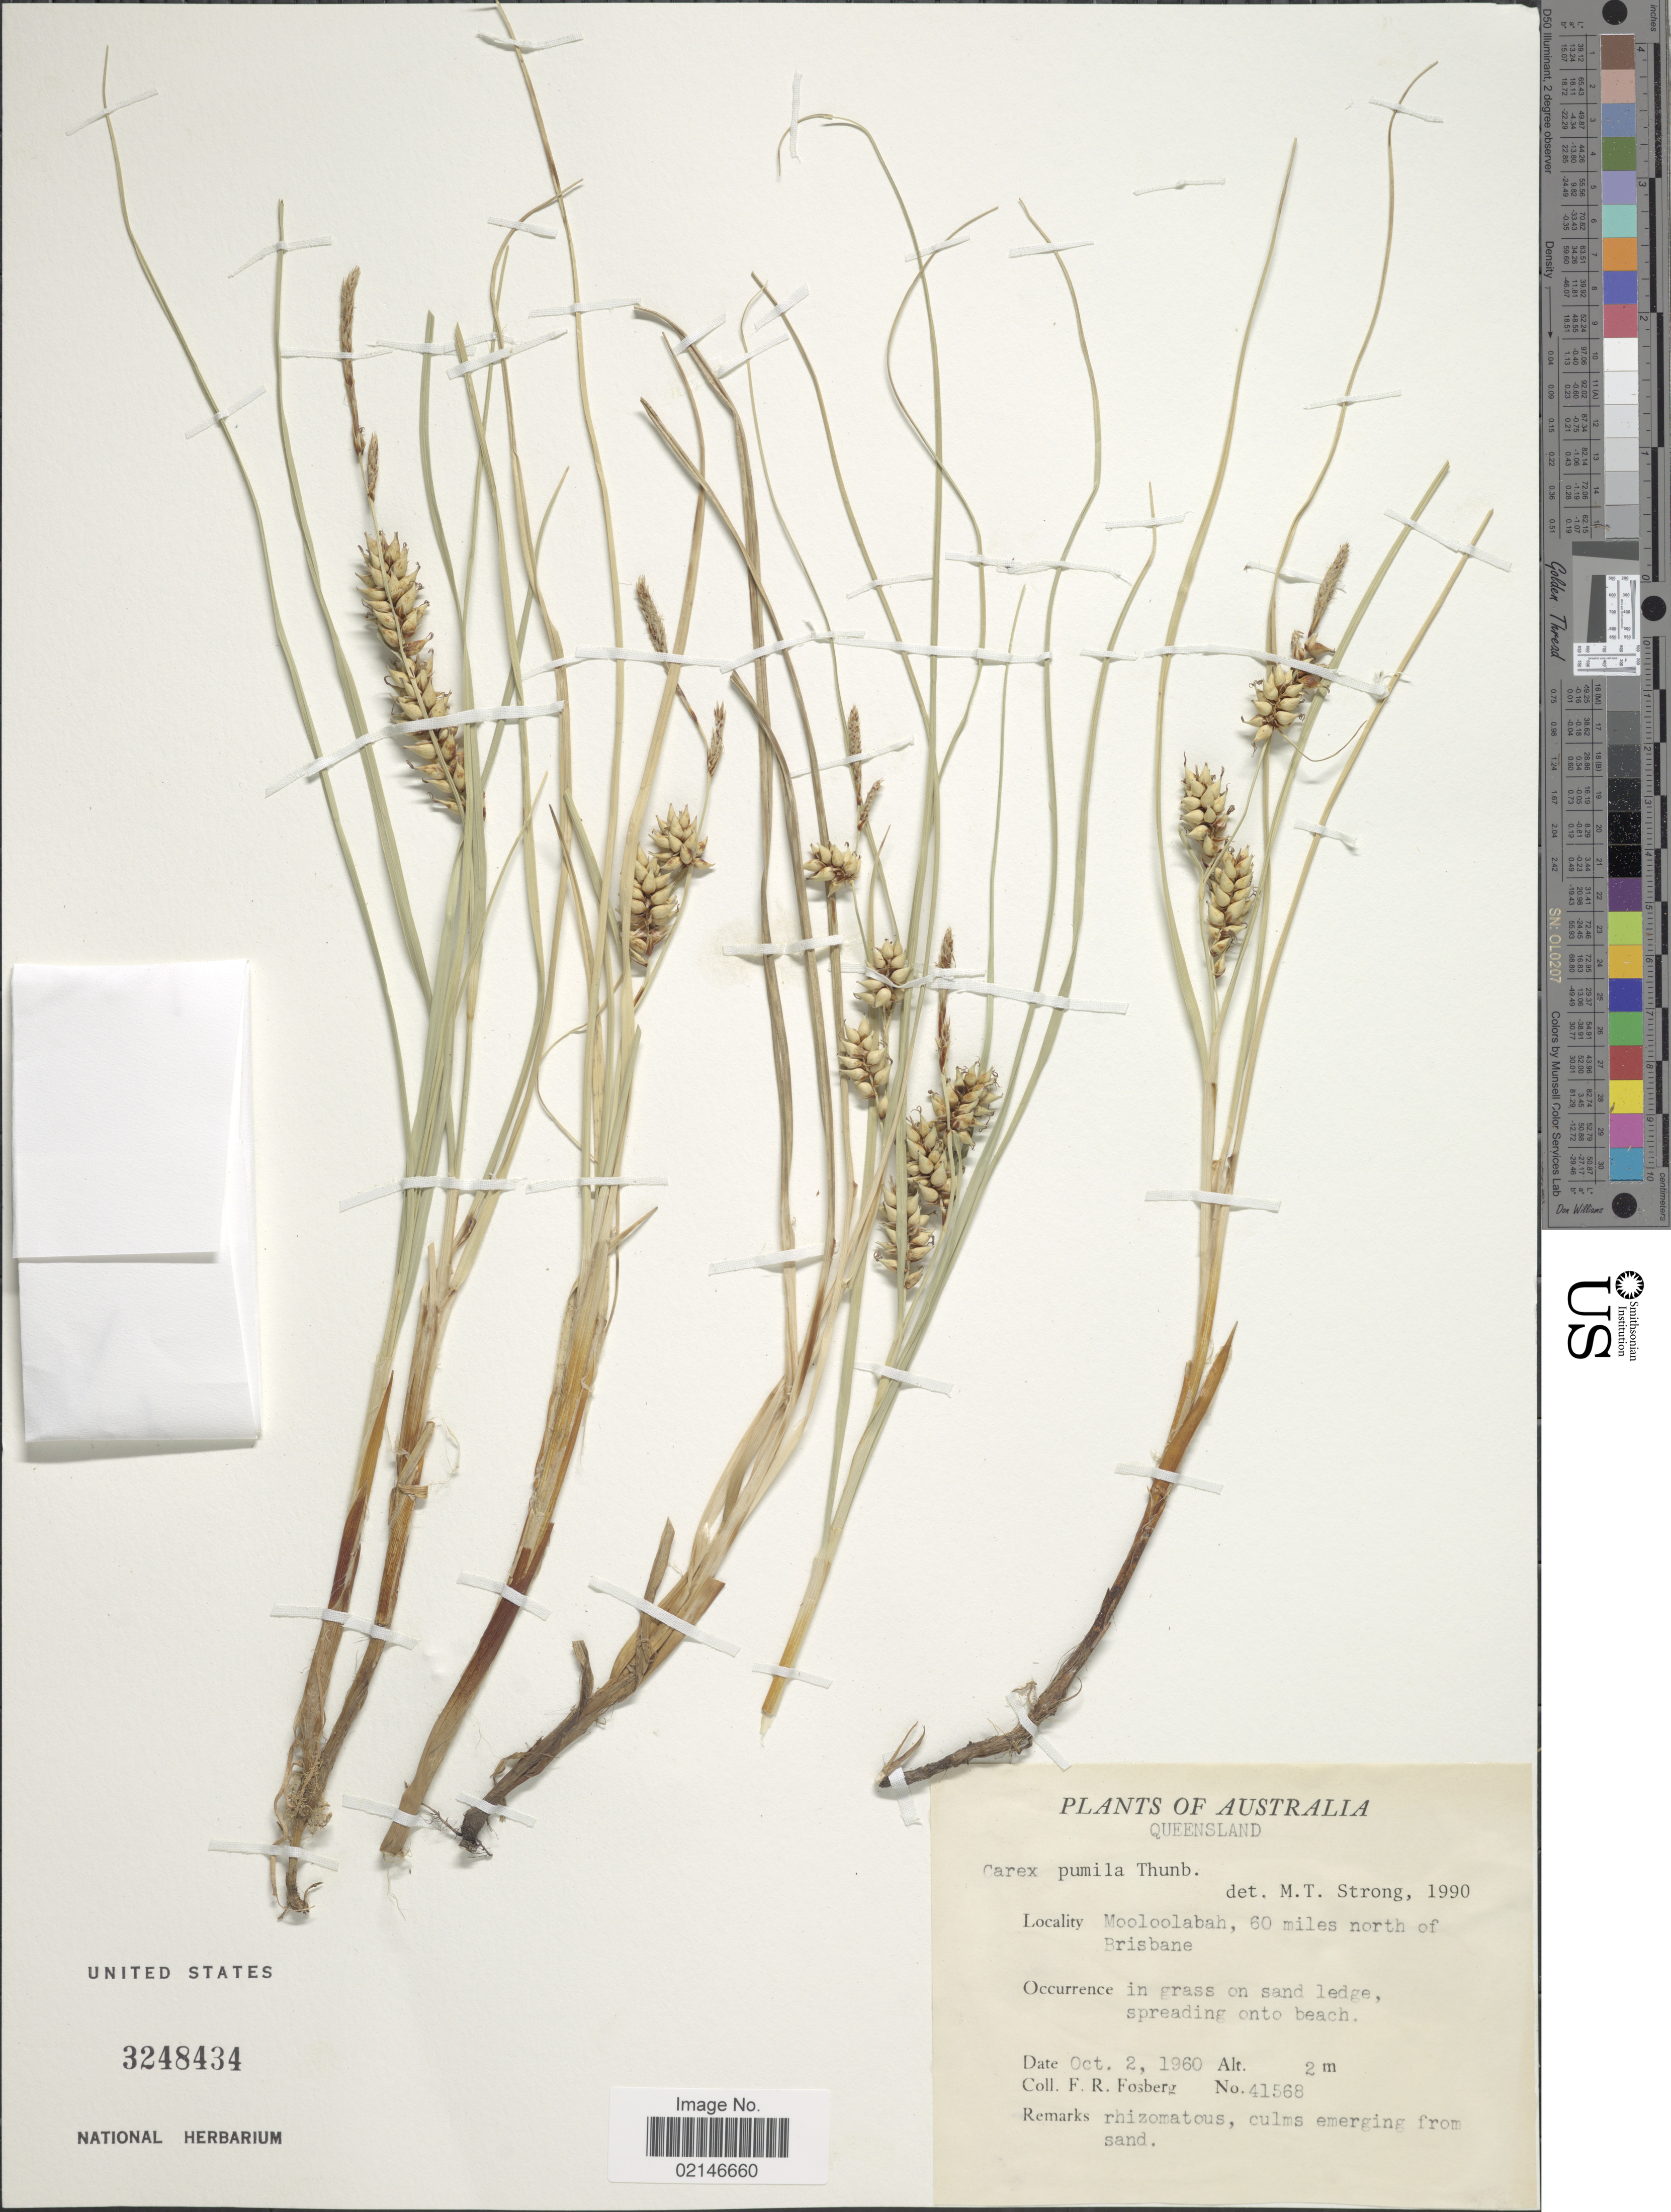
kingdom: Plantae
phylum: Tracheophyta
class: Liliopsida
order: Poales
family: Cyperaceae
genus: Carex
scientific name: Carex pumila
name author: Thunb.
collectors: F. Fisberg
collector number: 41568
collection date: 1960-10-02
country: Australia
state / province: Queensland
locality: Mooloolabah, 60 miles north of Brisbane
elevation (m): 2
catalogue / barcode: US 3248434